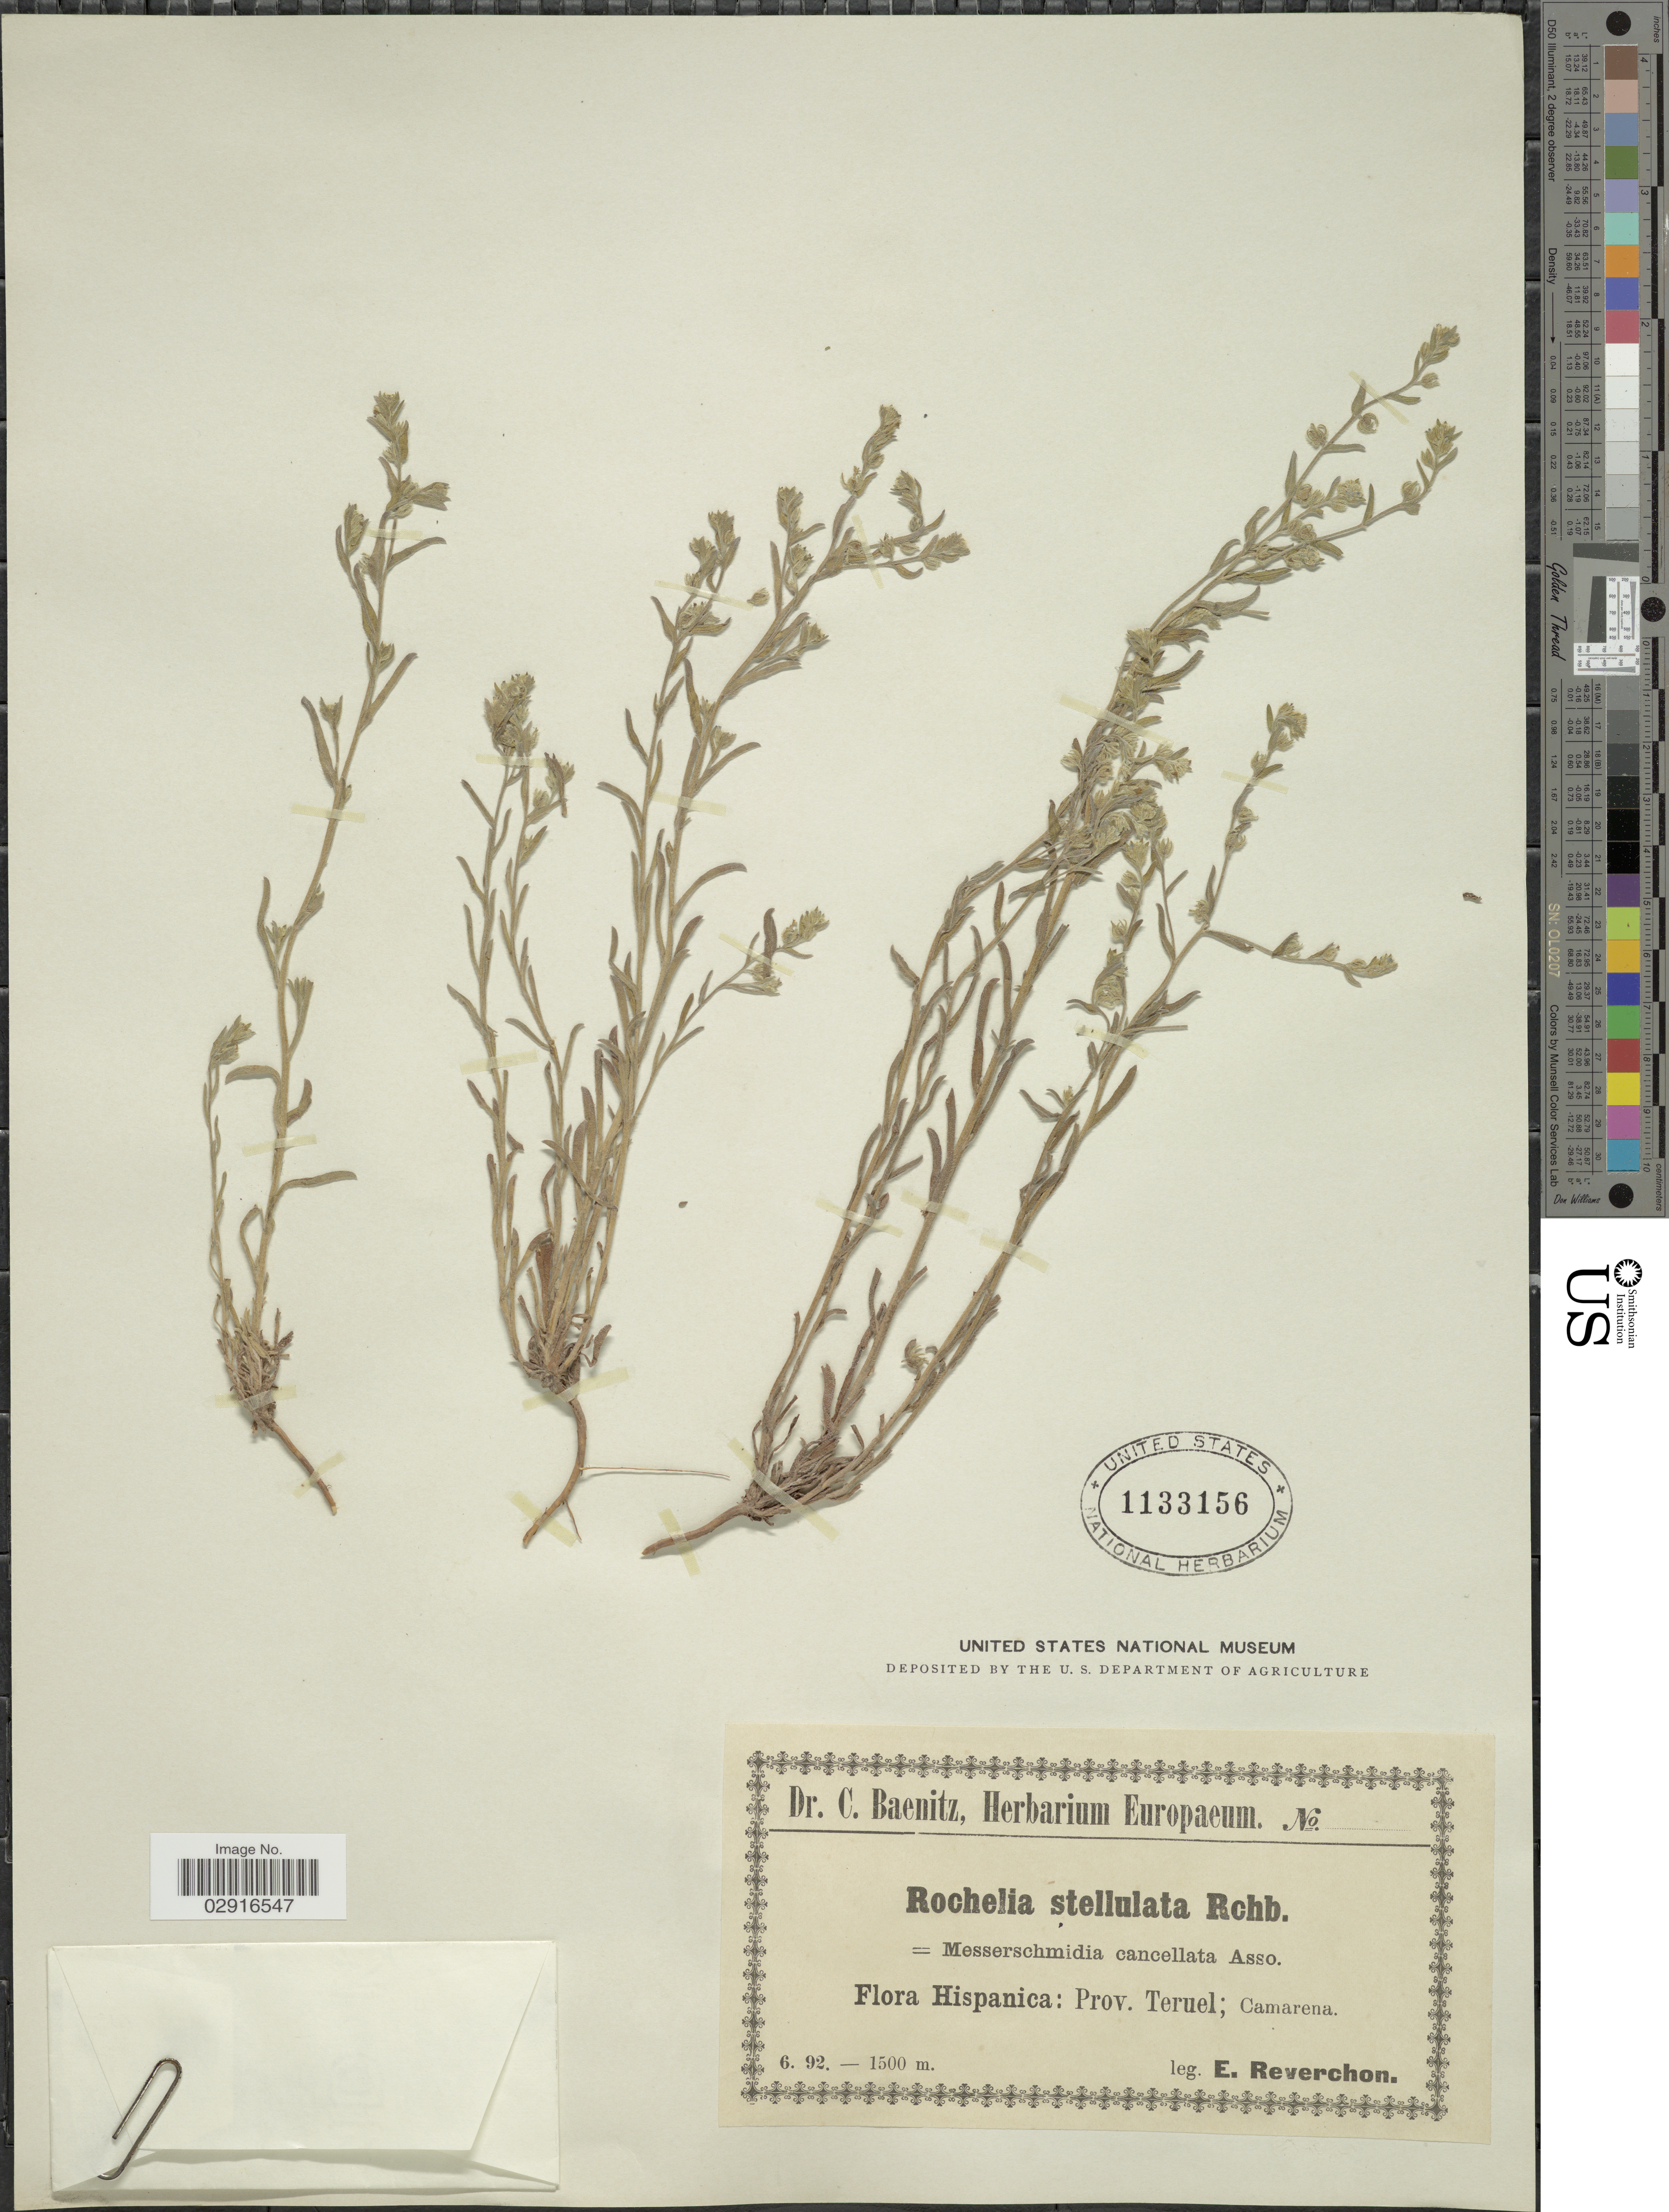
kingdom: Plantae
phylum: Tracheophyta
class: Magnoliopsida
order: Boraginales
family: Boraginaceae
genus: Rochelia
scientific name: Rochelia stellulata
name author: Rchb. f.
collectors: E. Reverchon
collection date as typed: Transcribed d/m/y: /6/92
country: Spain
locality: Prov. Teruel; Camarena.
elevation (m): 1500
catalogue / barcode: US 1133156